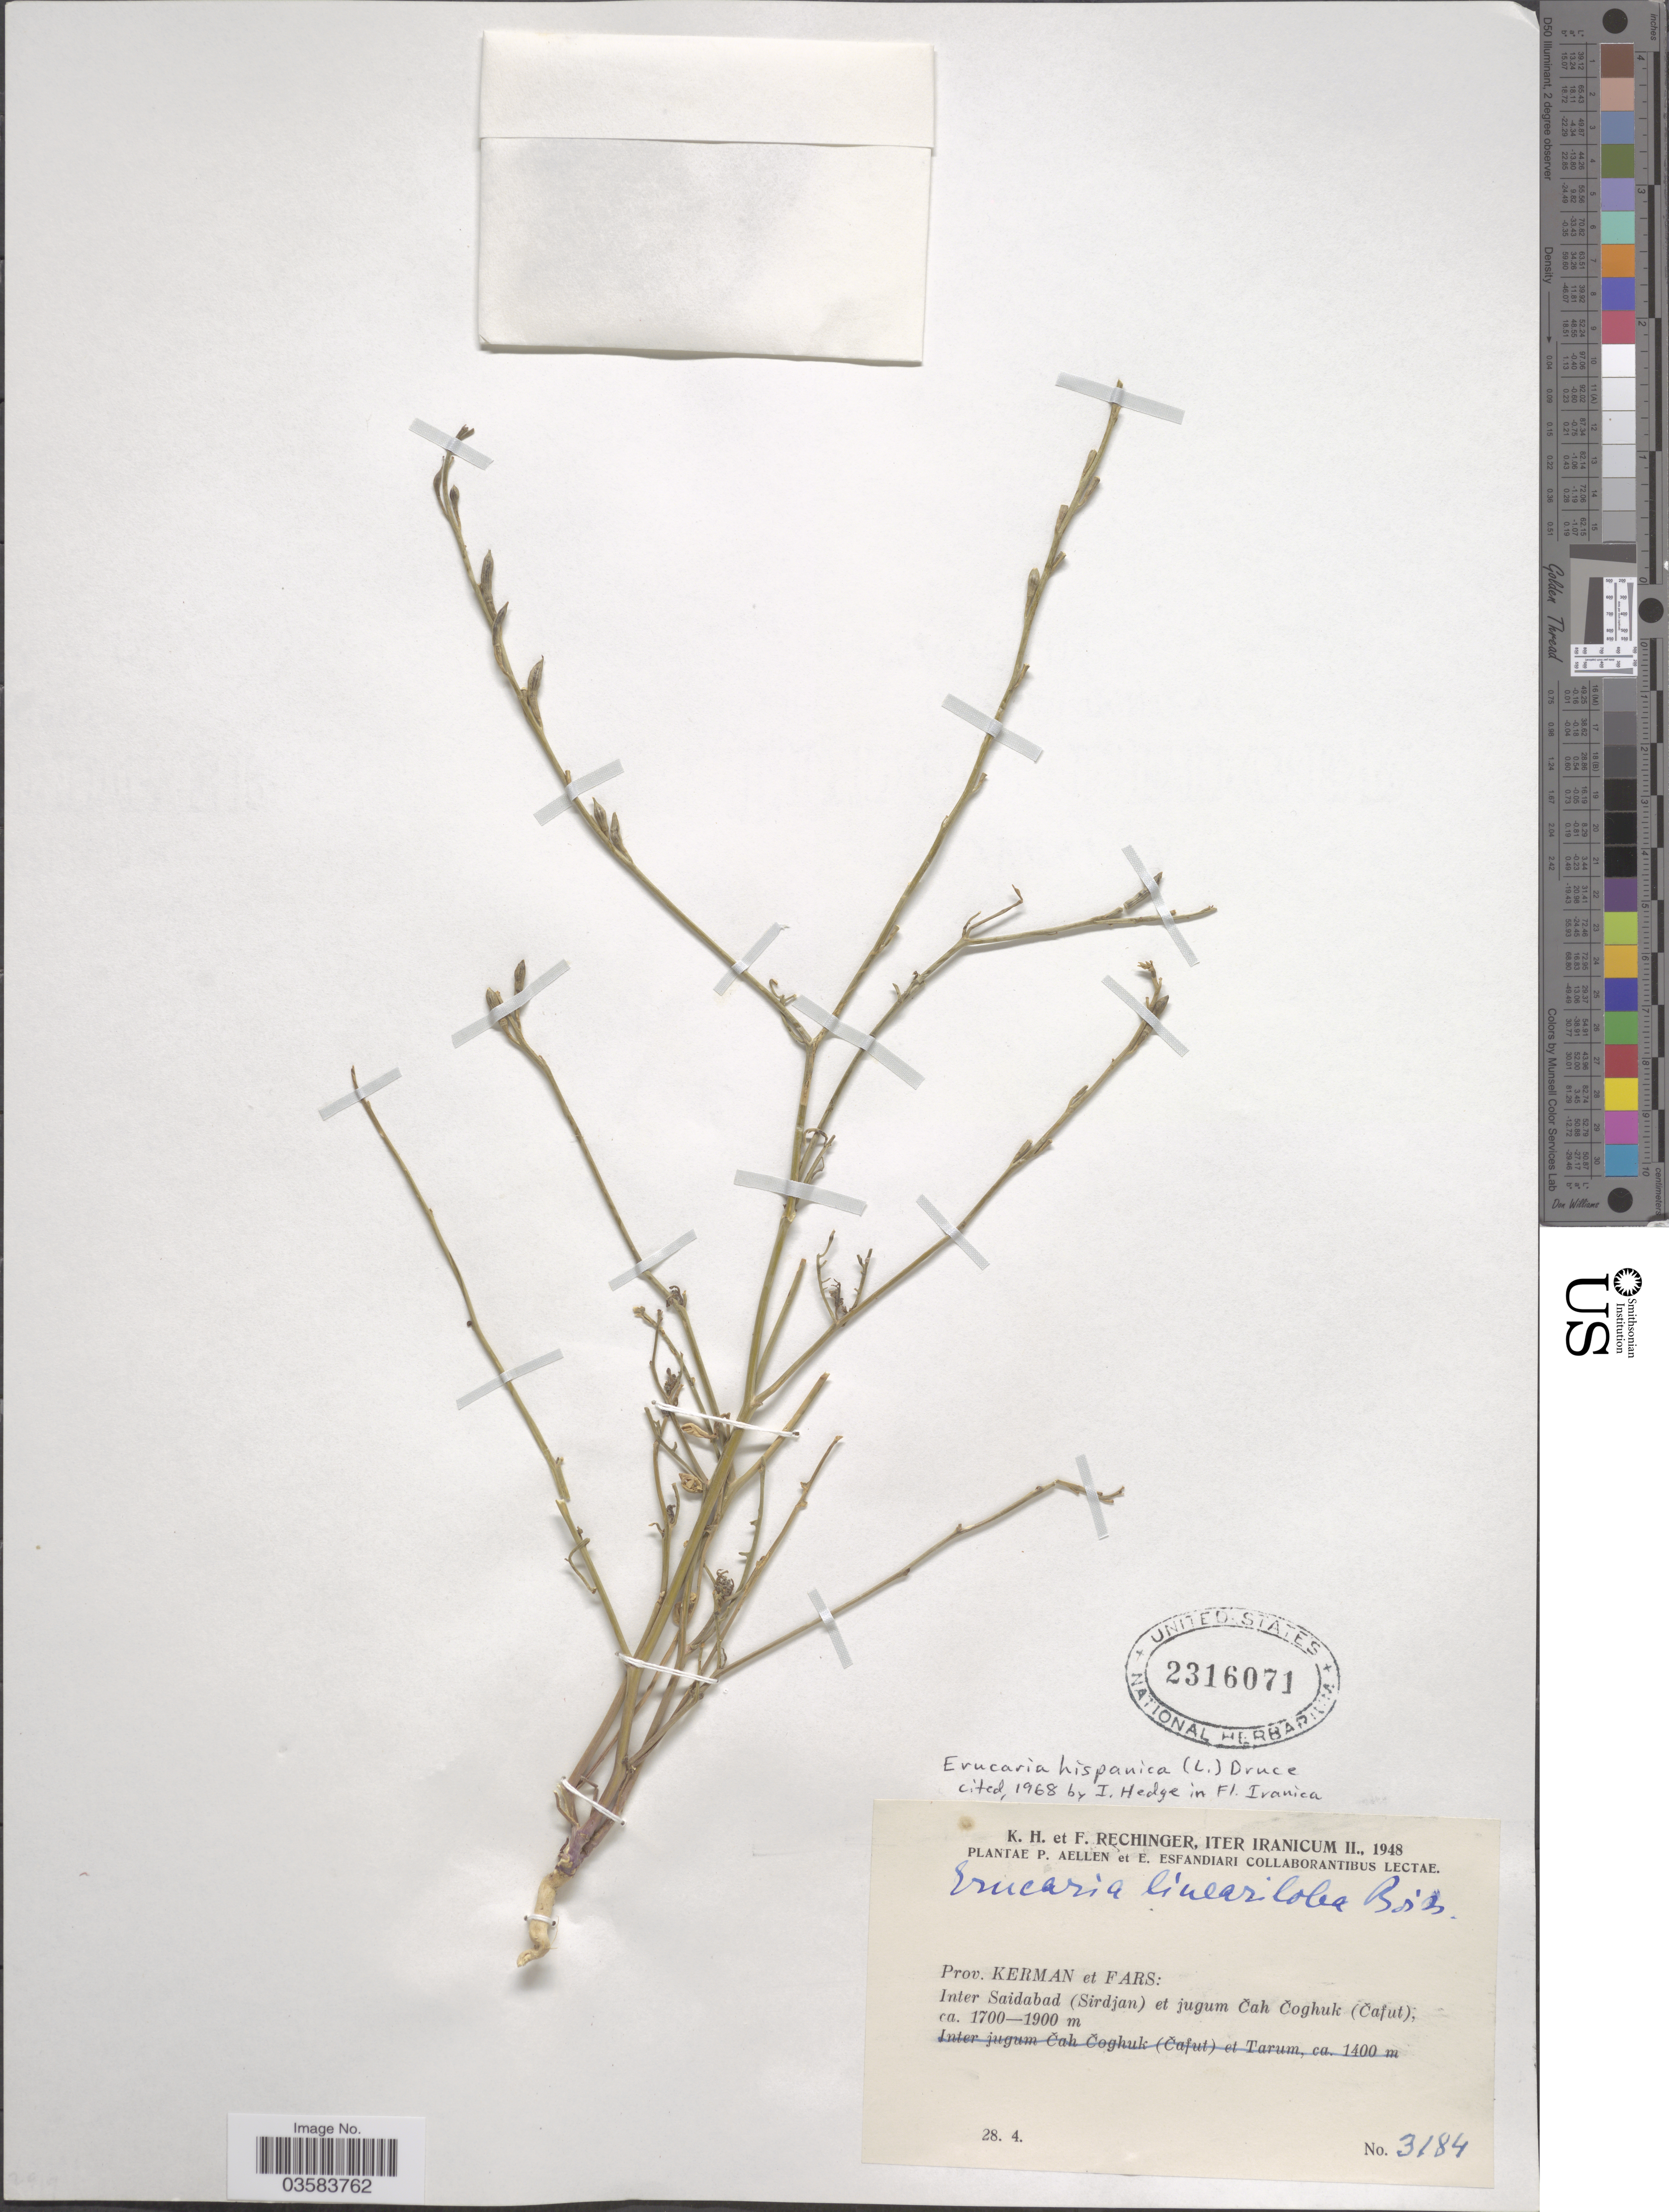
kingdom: Plantae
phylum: Tracheophyta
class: Magnoliopsida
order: Brassicales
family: Brassicaceae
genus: Erucaria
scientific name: Erucaria hispanica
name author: Druce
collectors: K. H. Rechinger & F. Rechinger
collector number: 3184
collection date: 1948-04-28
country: Iran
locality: Prov. Kerman et Fars: Inter Saidabad (Sirdjan) et jugum Čah Čoghuk ( Čafut).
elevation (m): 1700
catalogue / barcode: US 2316071